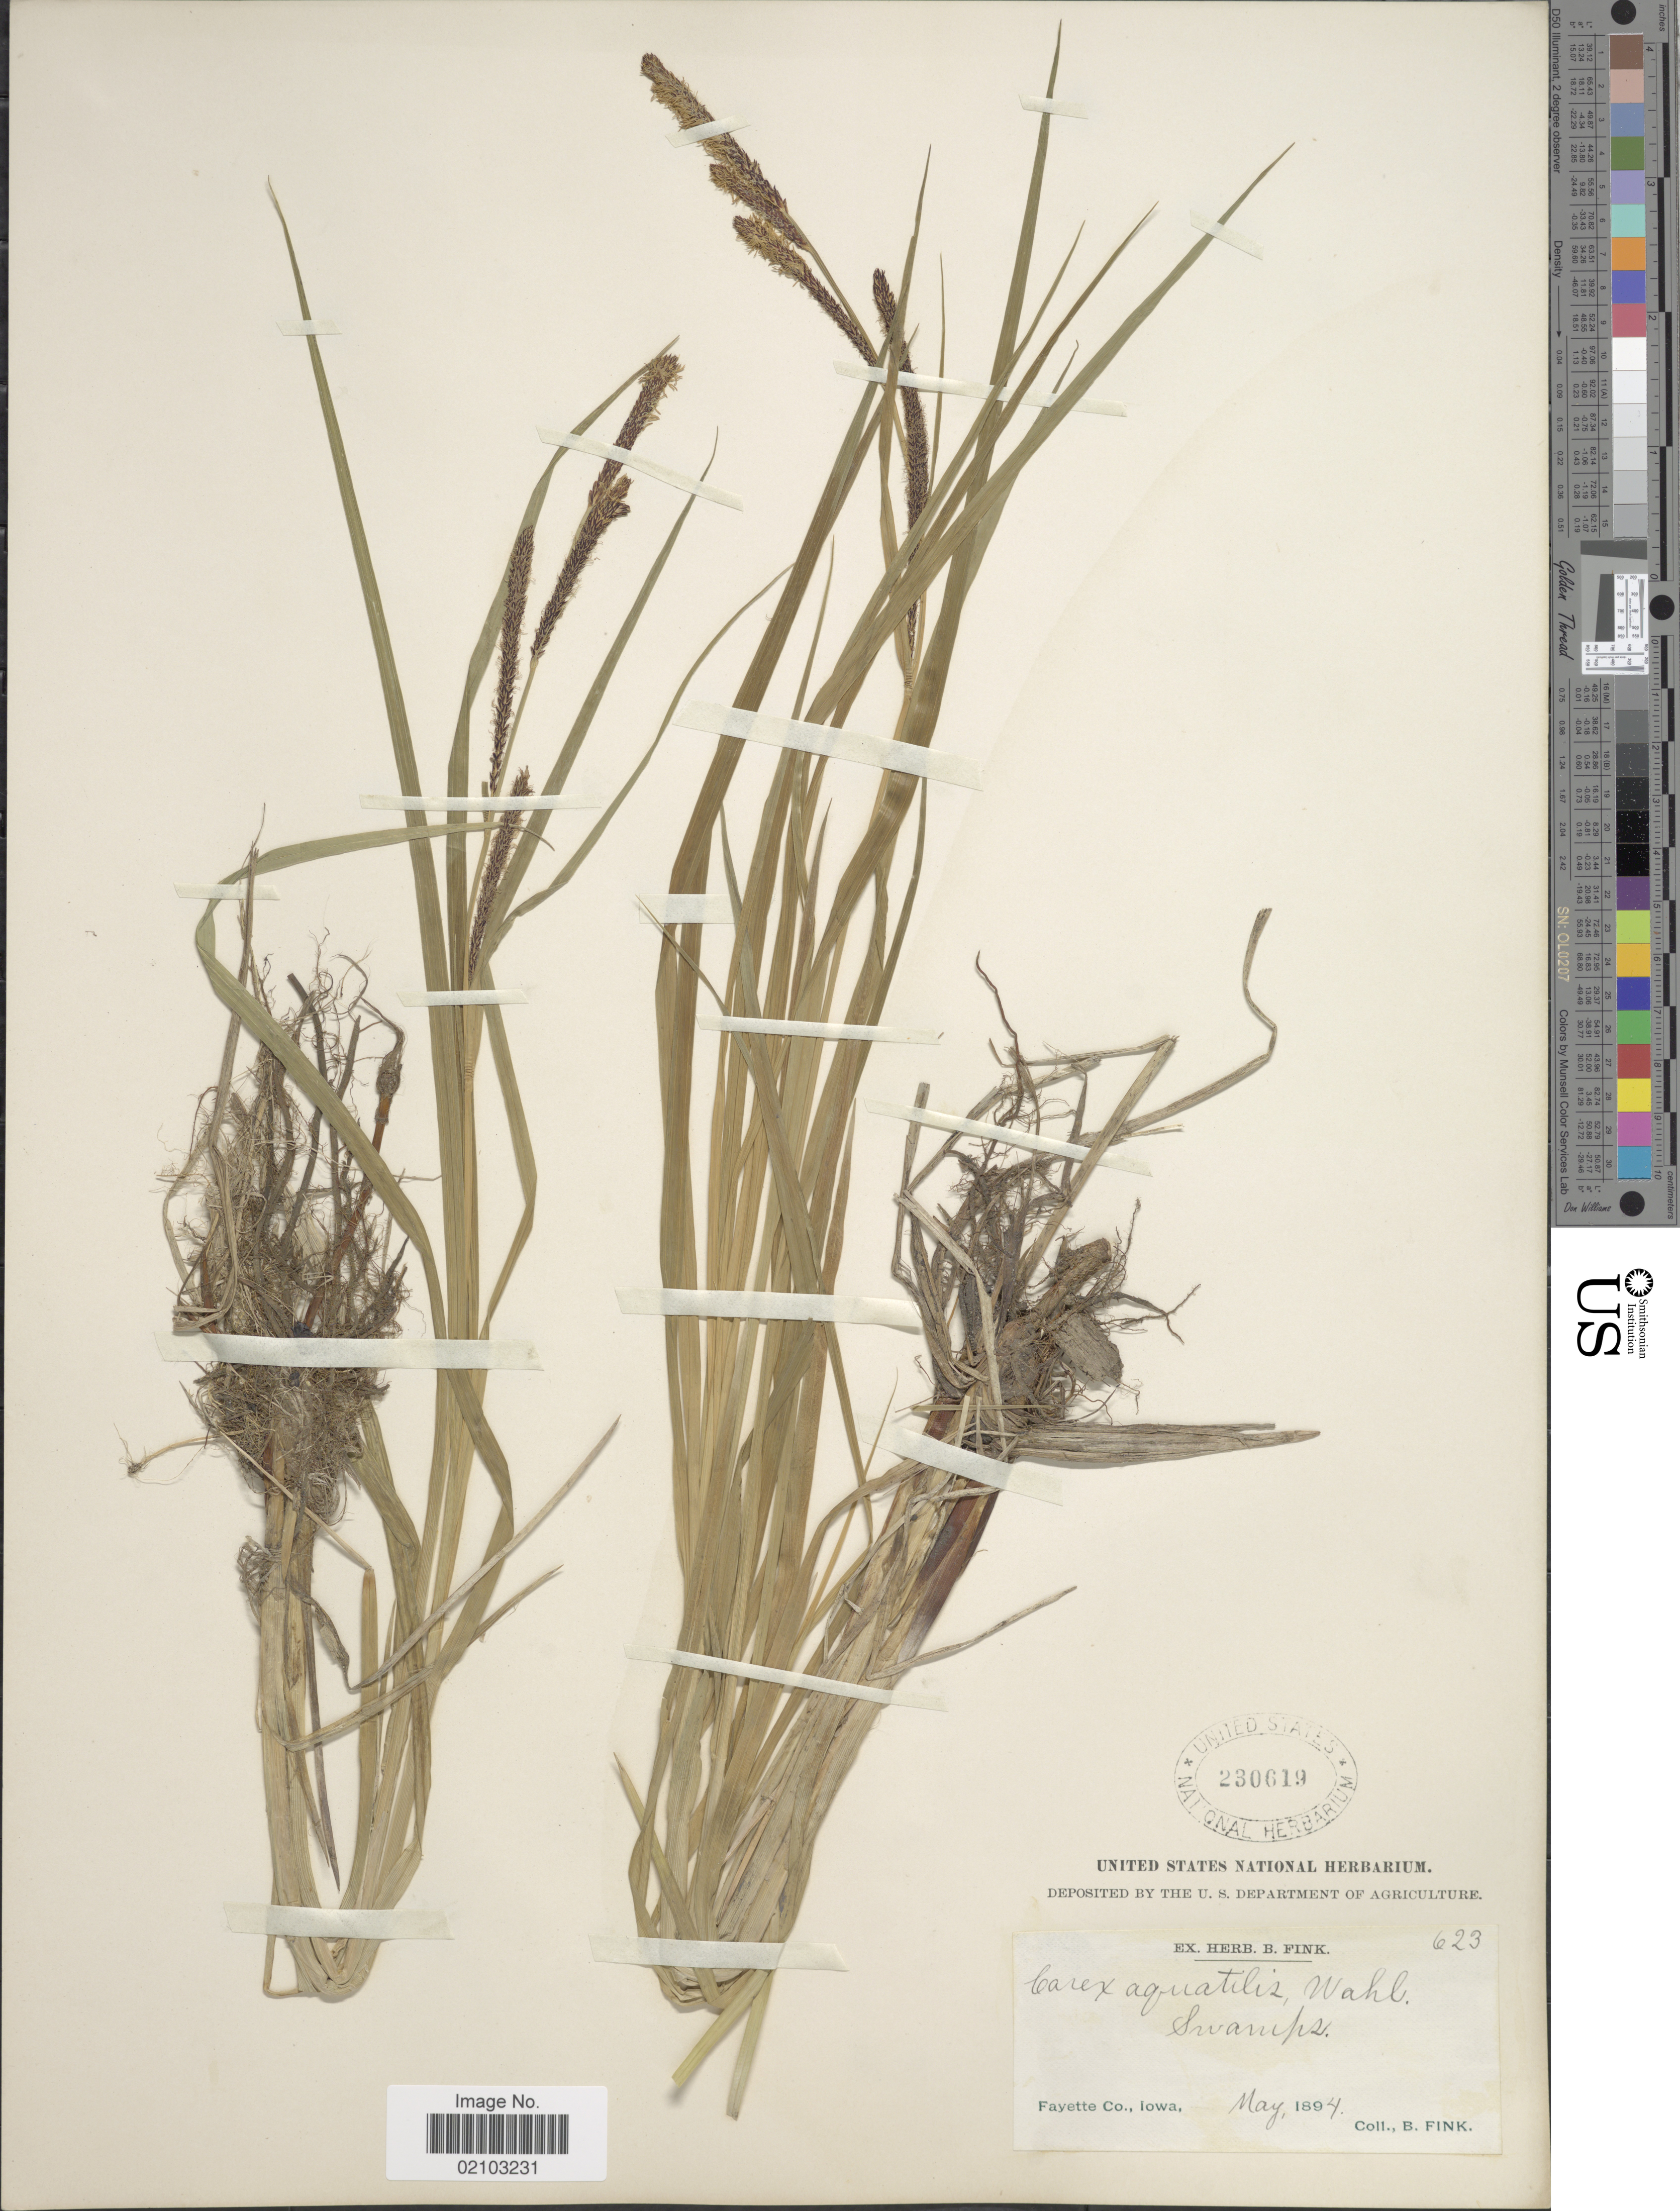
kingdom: Plantae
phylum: Tracheophyta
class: Liliopsida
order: Poales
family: Cyperaceae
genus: Carex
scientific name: Carex aquatilis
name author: Wahlenb.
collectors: B. Fink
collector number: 623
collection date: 1894-05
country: United States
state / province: Iowa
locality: Swamps. Fayette Co.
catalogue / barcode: US 230619